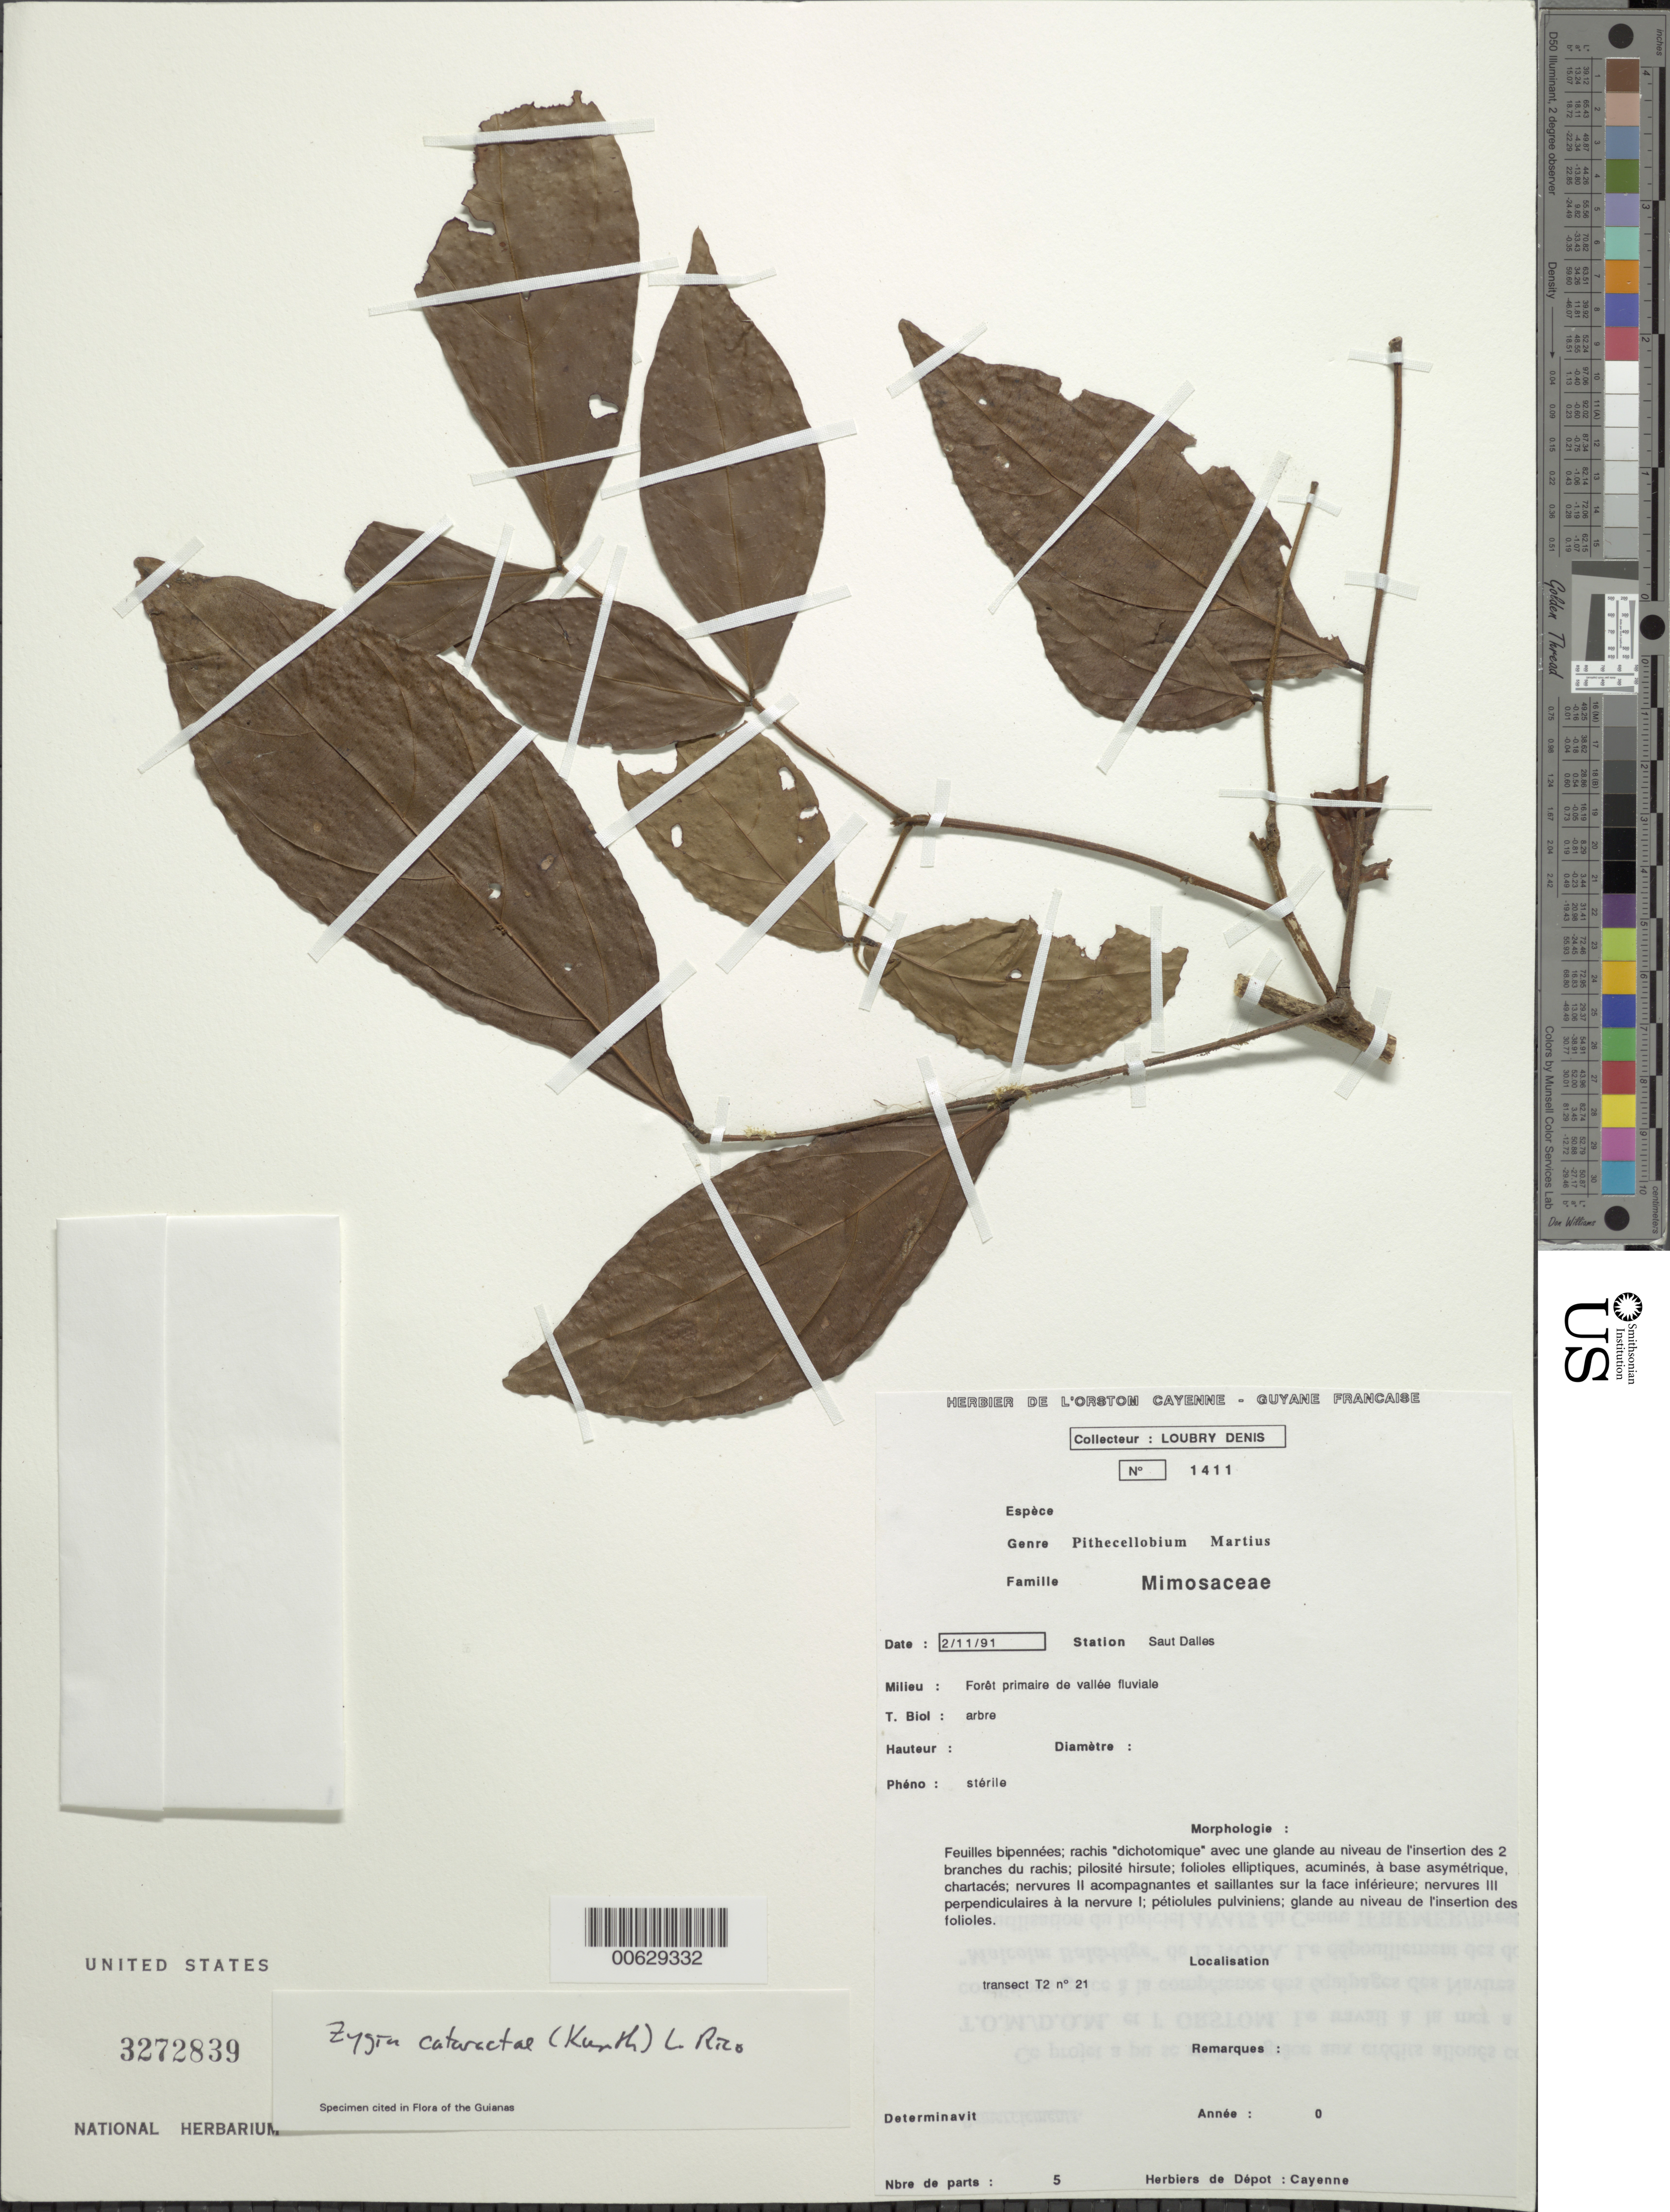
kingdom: Plantae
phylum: Tracheophyta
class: Magnoliopsida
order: Fabales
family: Fabaceae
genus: Zygia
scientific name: Zygia cataractae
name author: (Kunth) L. Rico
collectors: D. Loubry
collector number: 1411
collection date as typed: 2-Nov-91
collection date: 1991-11-02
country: French Guiana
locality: Saut Dalles. transect T2 nº21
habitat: Foret primaire de vallee fluviale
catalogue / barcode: US 3272839